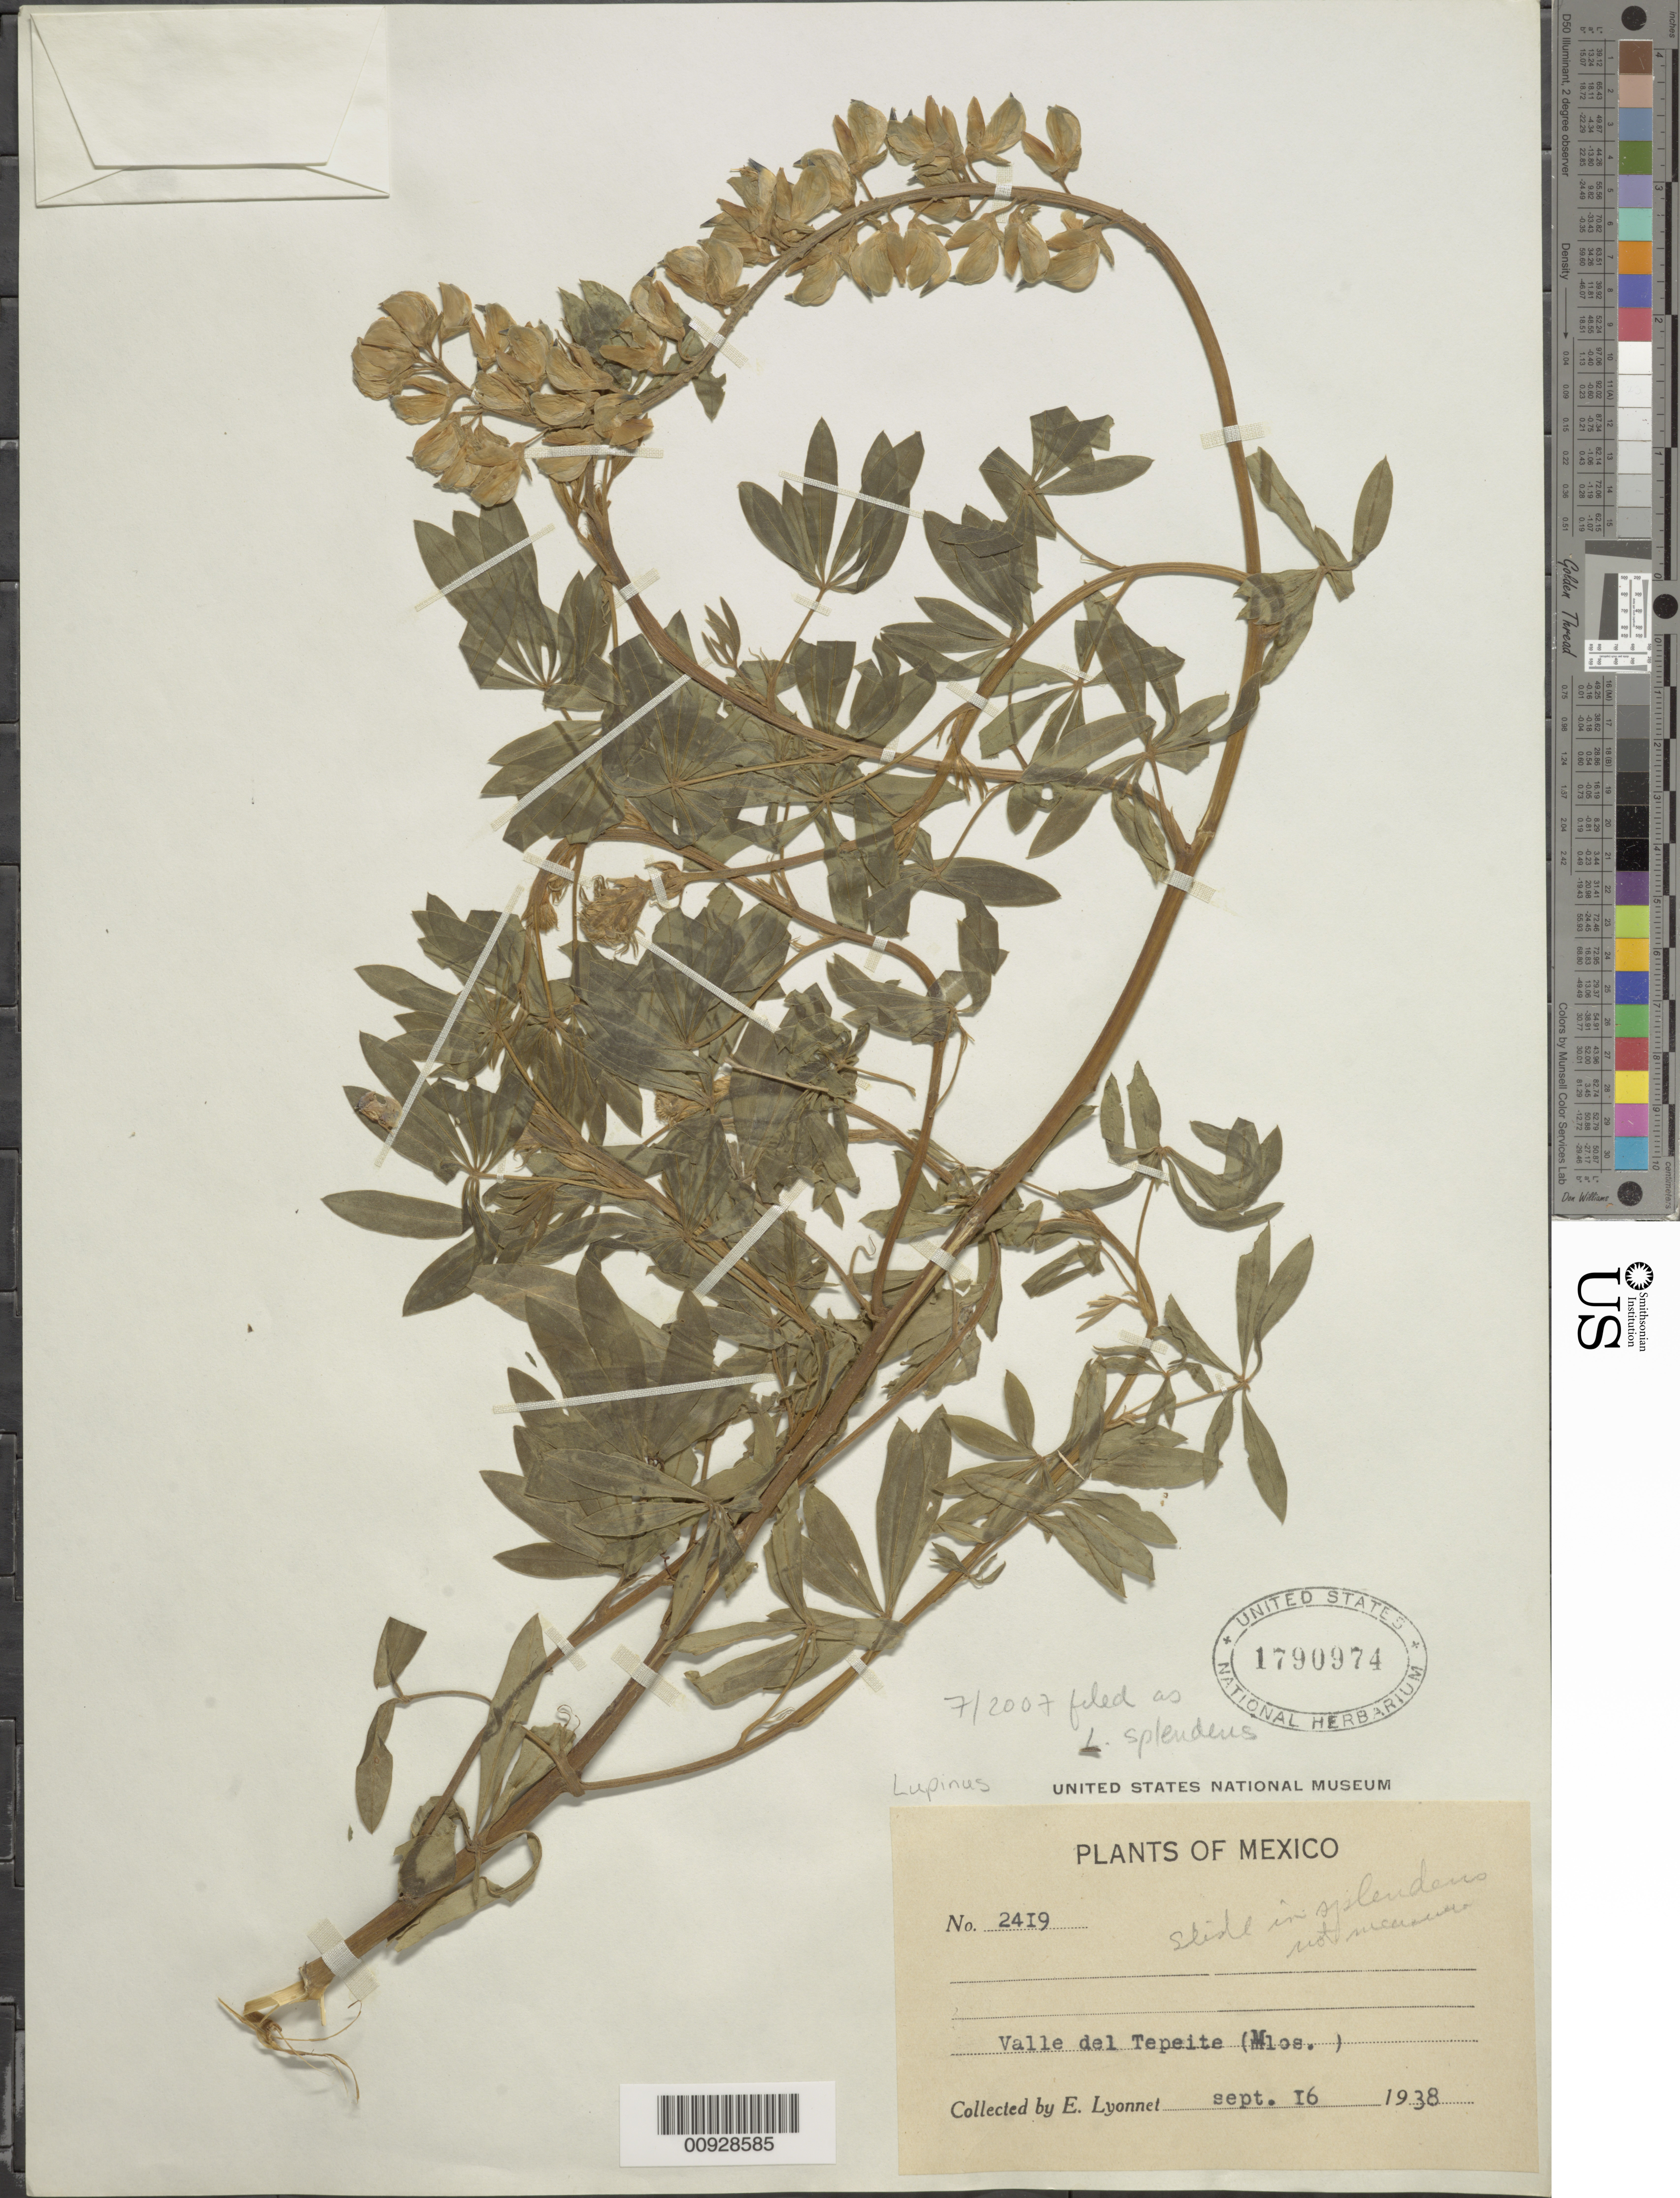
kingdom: Plantae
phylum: Tracheophyta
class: Magnoliopsida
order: Fabales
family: Fabaceae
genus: Lupinus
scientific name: Lupinus splendens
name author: Rose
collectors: Bro. E. Lyonnet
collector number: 2419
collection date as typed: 16 Sep 1938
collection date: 1938-09-16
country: Mexico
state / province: Morelos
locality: Valle del Tepeite.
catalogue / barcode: US 1790974